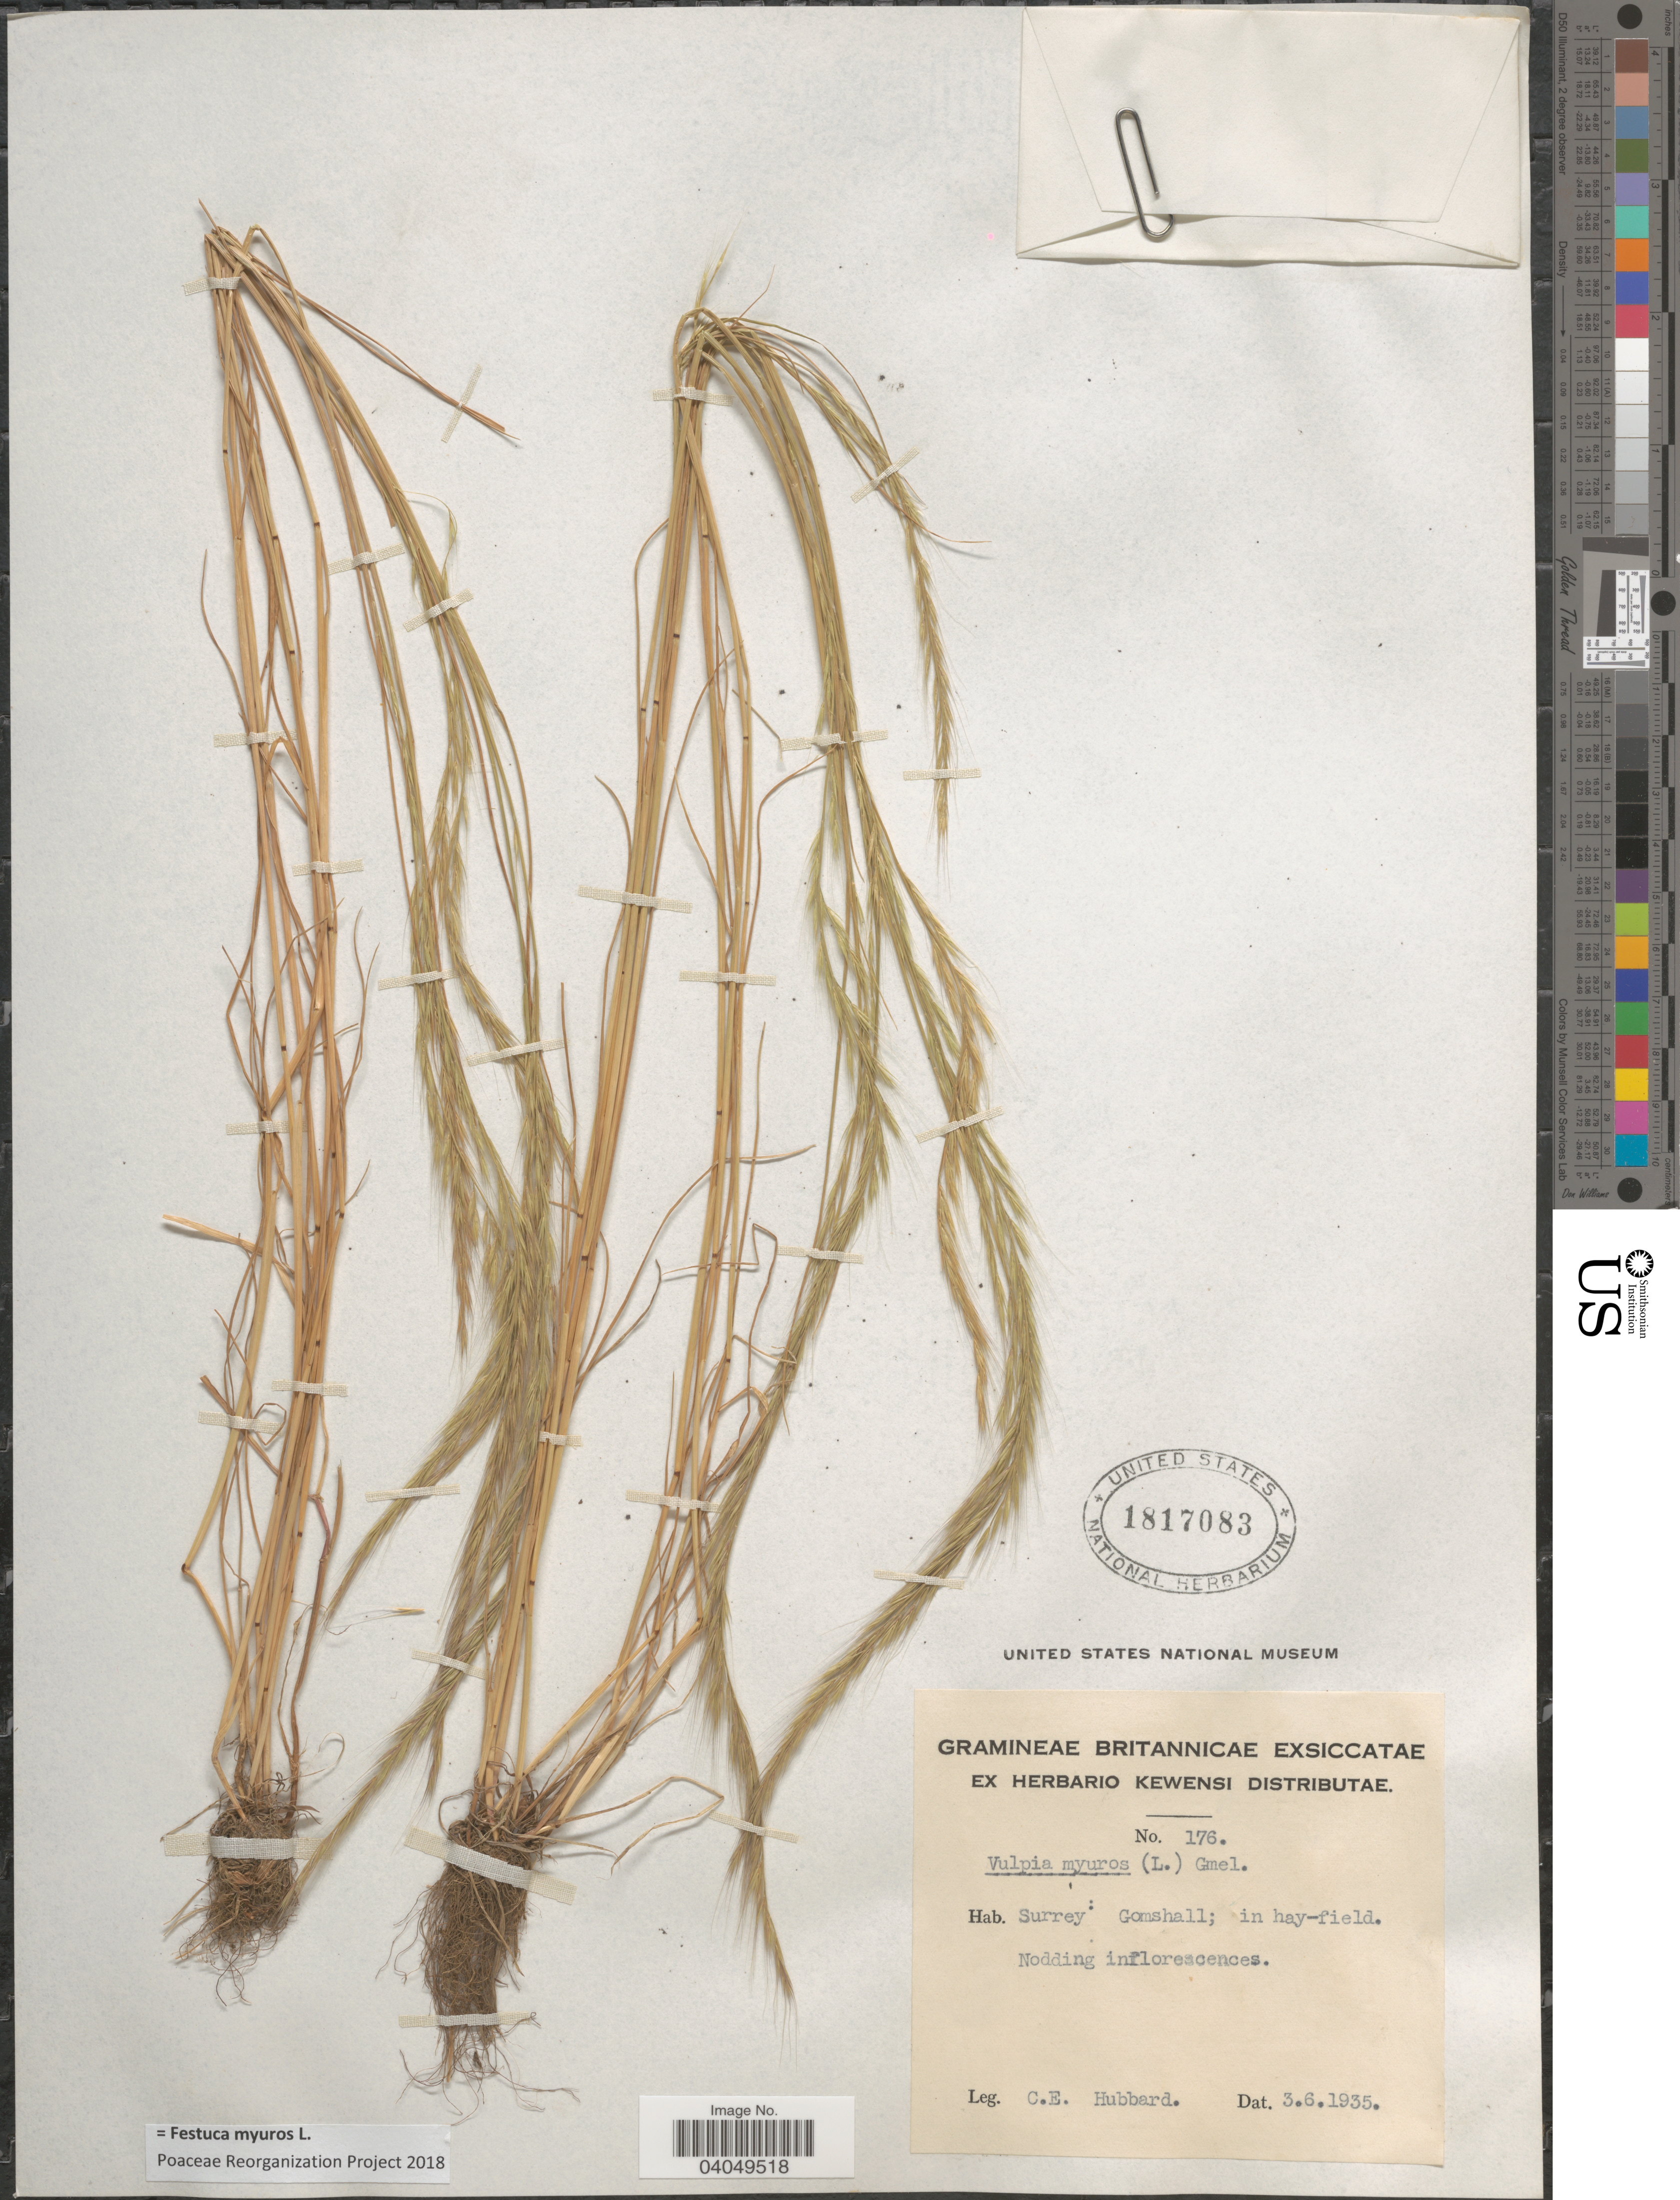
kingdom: Plantae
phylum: Tracheophyta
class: Liliopsida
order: Poales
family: Poaceae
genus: Festuca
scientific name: Festuca myuros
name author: L.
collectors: C. E. Hubbard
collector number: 176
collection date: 1935-06-03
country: United Kingdom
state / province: England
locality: Surrey: Gomshall; in hay-field.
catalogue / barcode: US 1817083